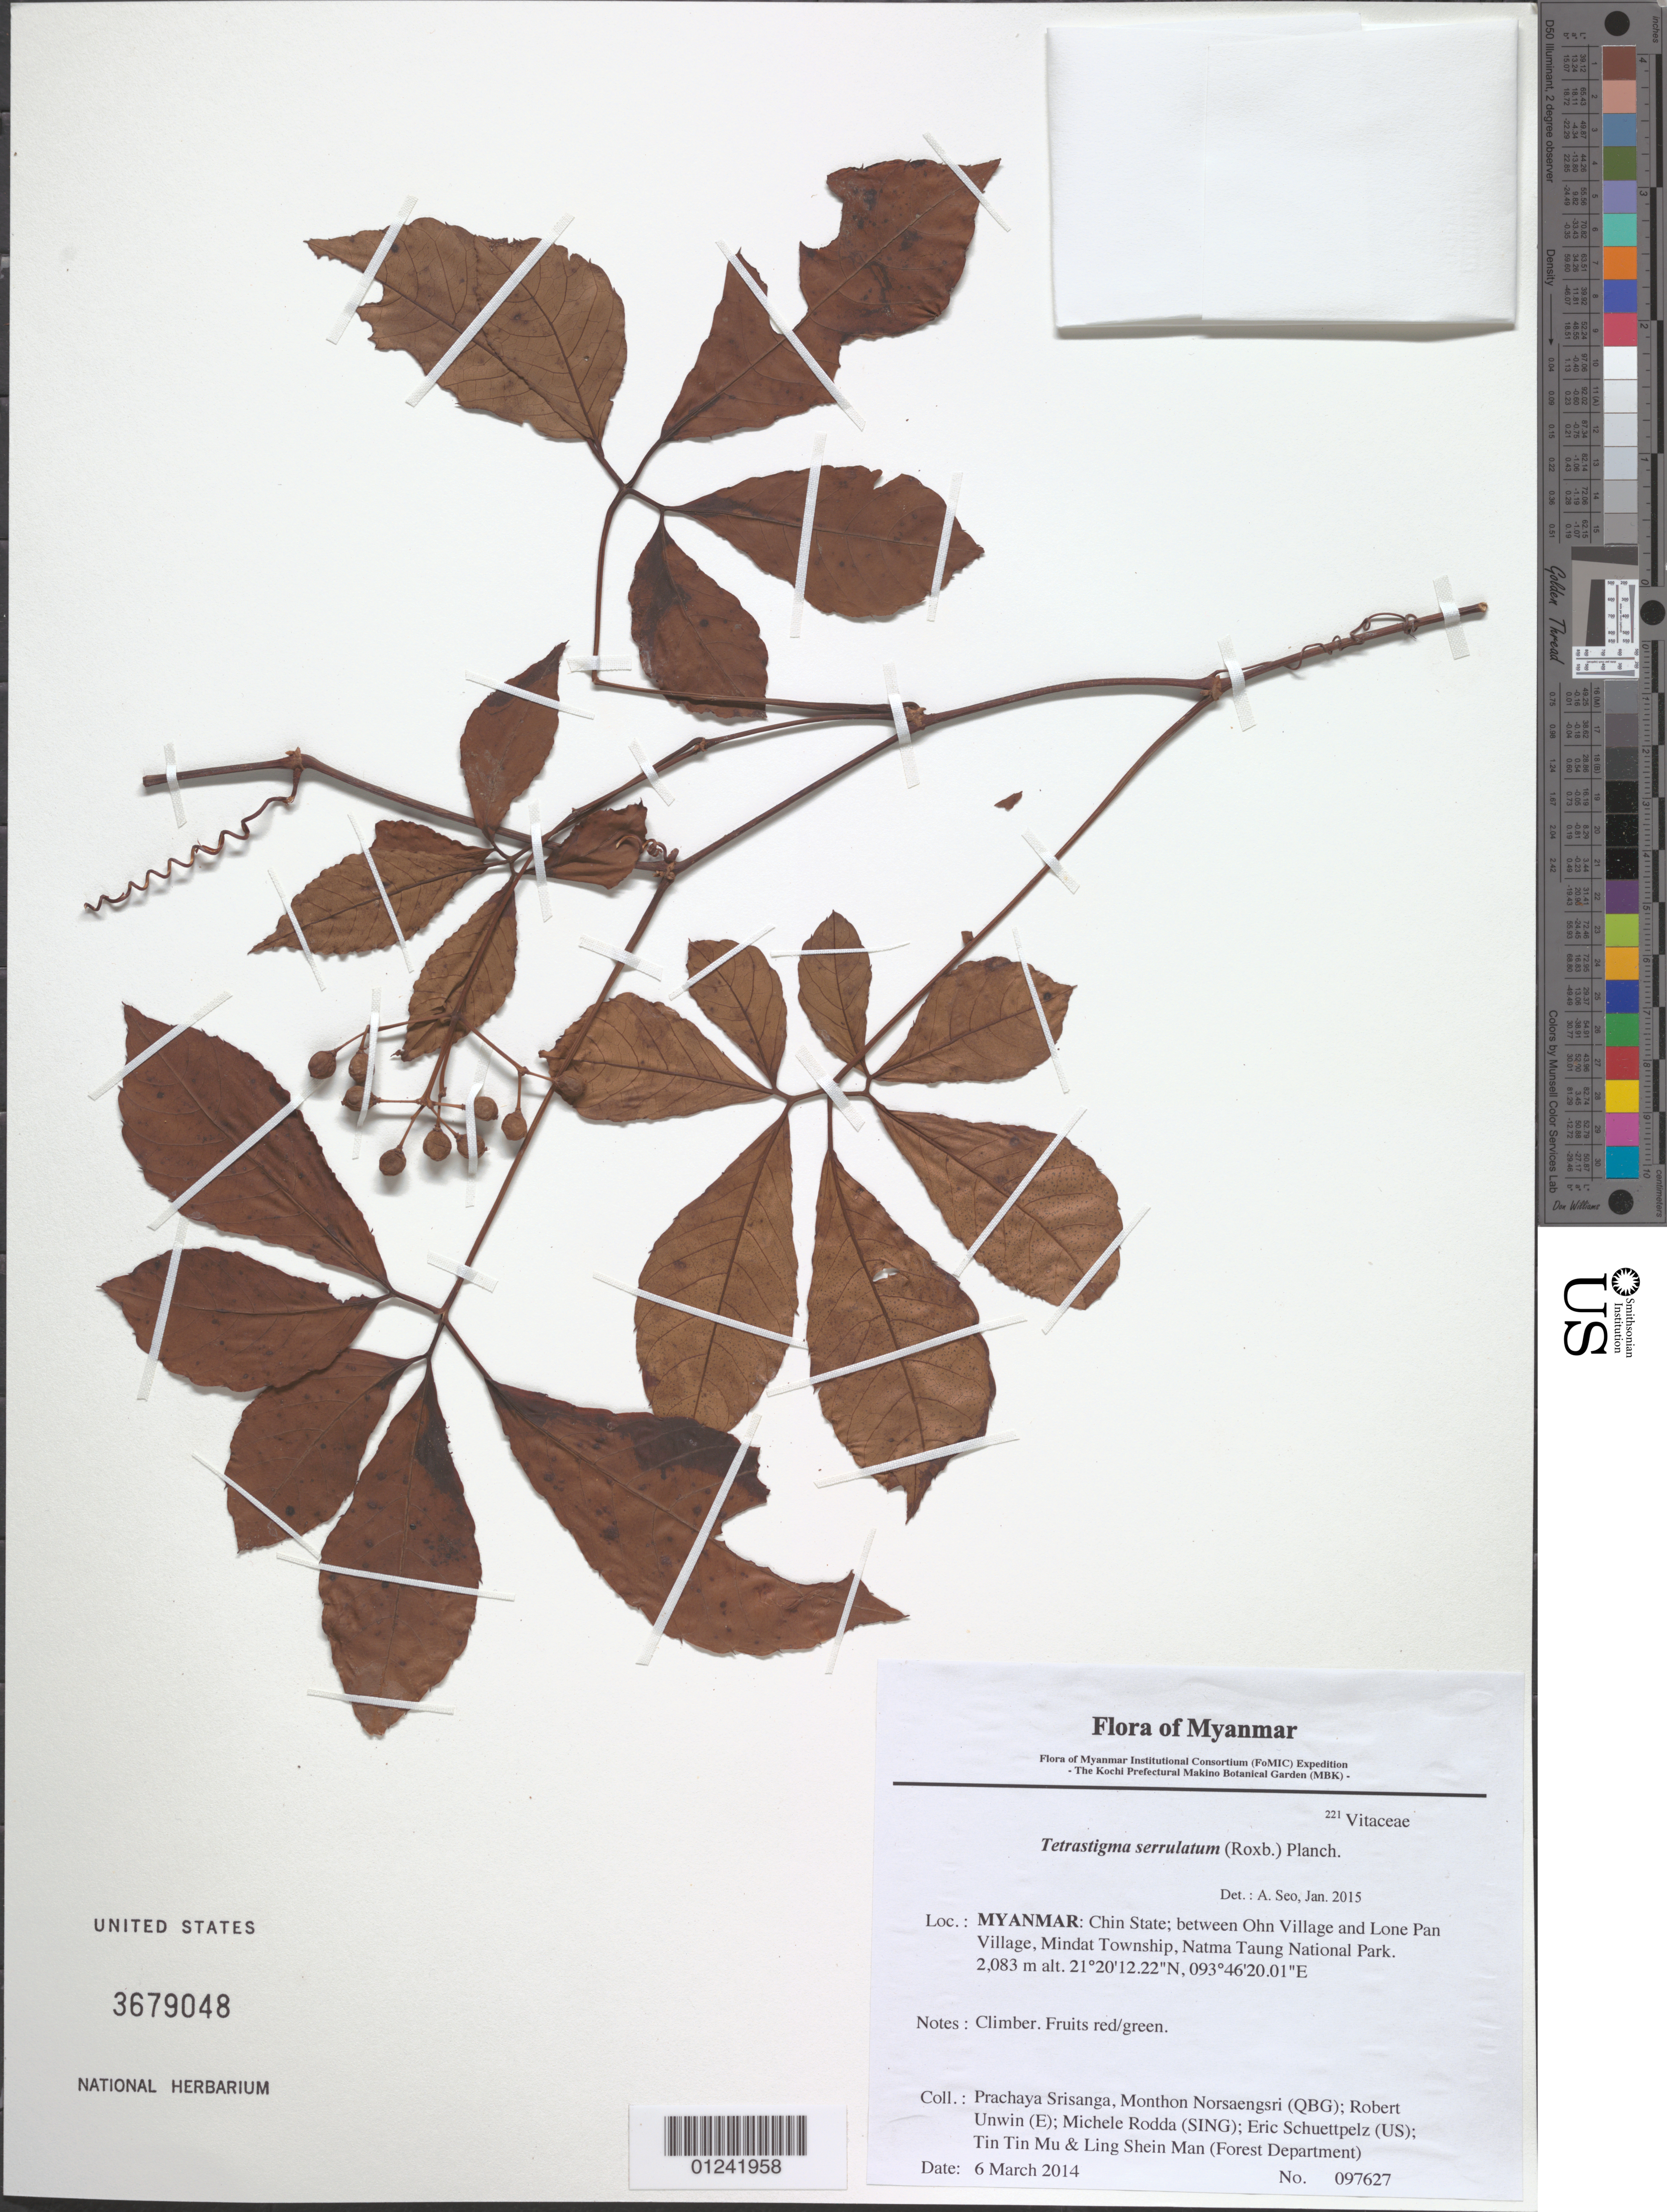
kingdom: Plantae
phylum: Tracheophyta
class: Magnoliopsida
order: Vitales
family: Vitaceae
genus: Tetrastigma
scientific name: Tetrastigma serrulatum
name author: (Roxb.) Planch.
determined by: Seo, A.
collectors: P. Srisanga, M. Norsaengsri, R. Unwin, M. Rodda, E. Schuettpelz, Tin Tin Mu & Ling Shein Man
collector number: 97627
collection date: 2014-03-06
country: Myanmar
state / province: Chin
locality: Between Ohn Village and Lone Pan Village, Mindat Township, Natma Taung National Park.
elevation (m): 2083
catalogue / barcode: US 3679048